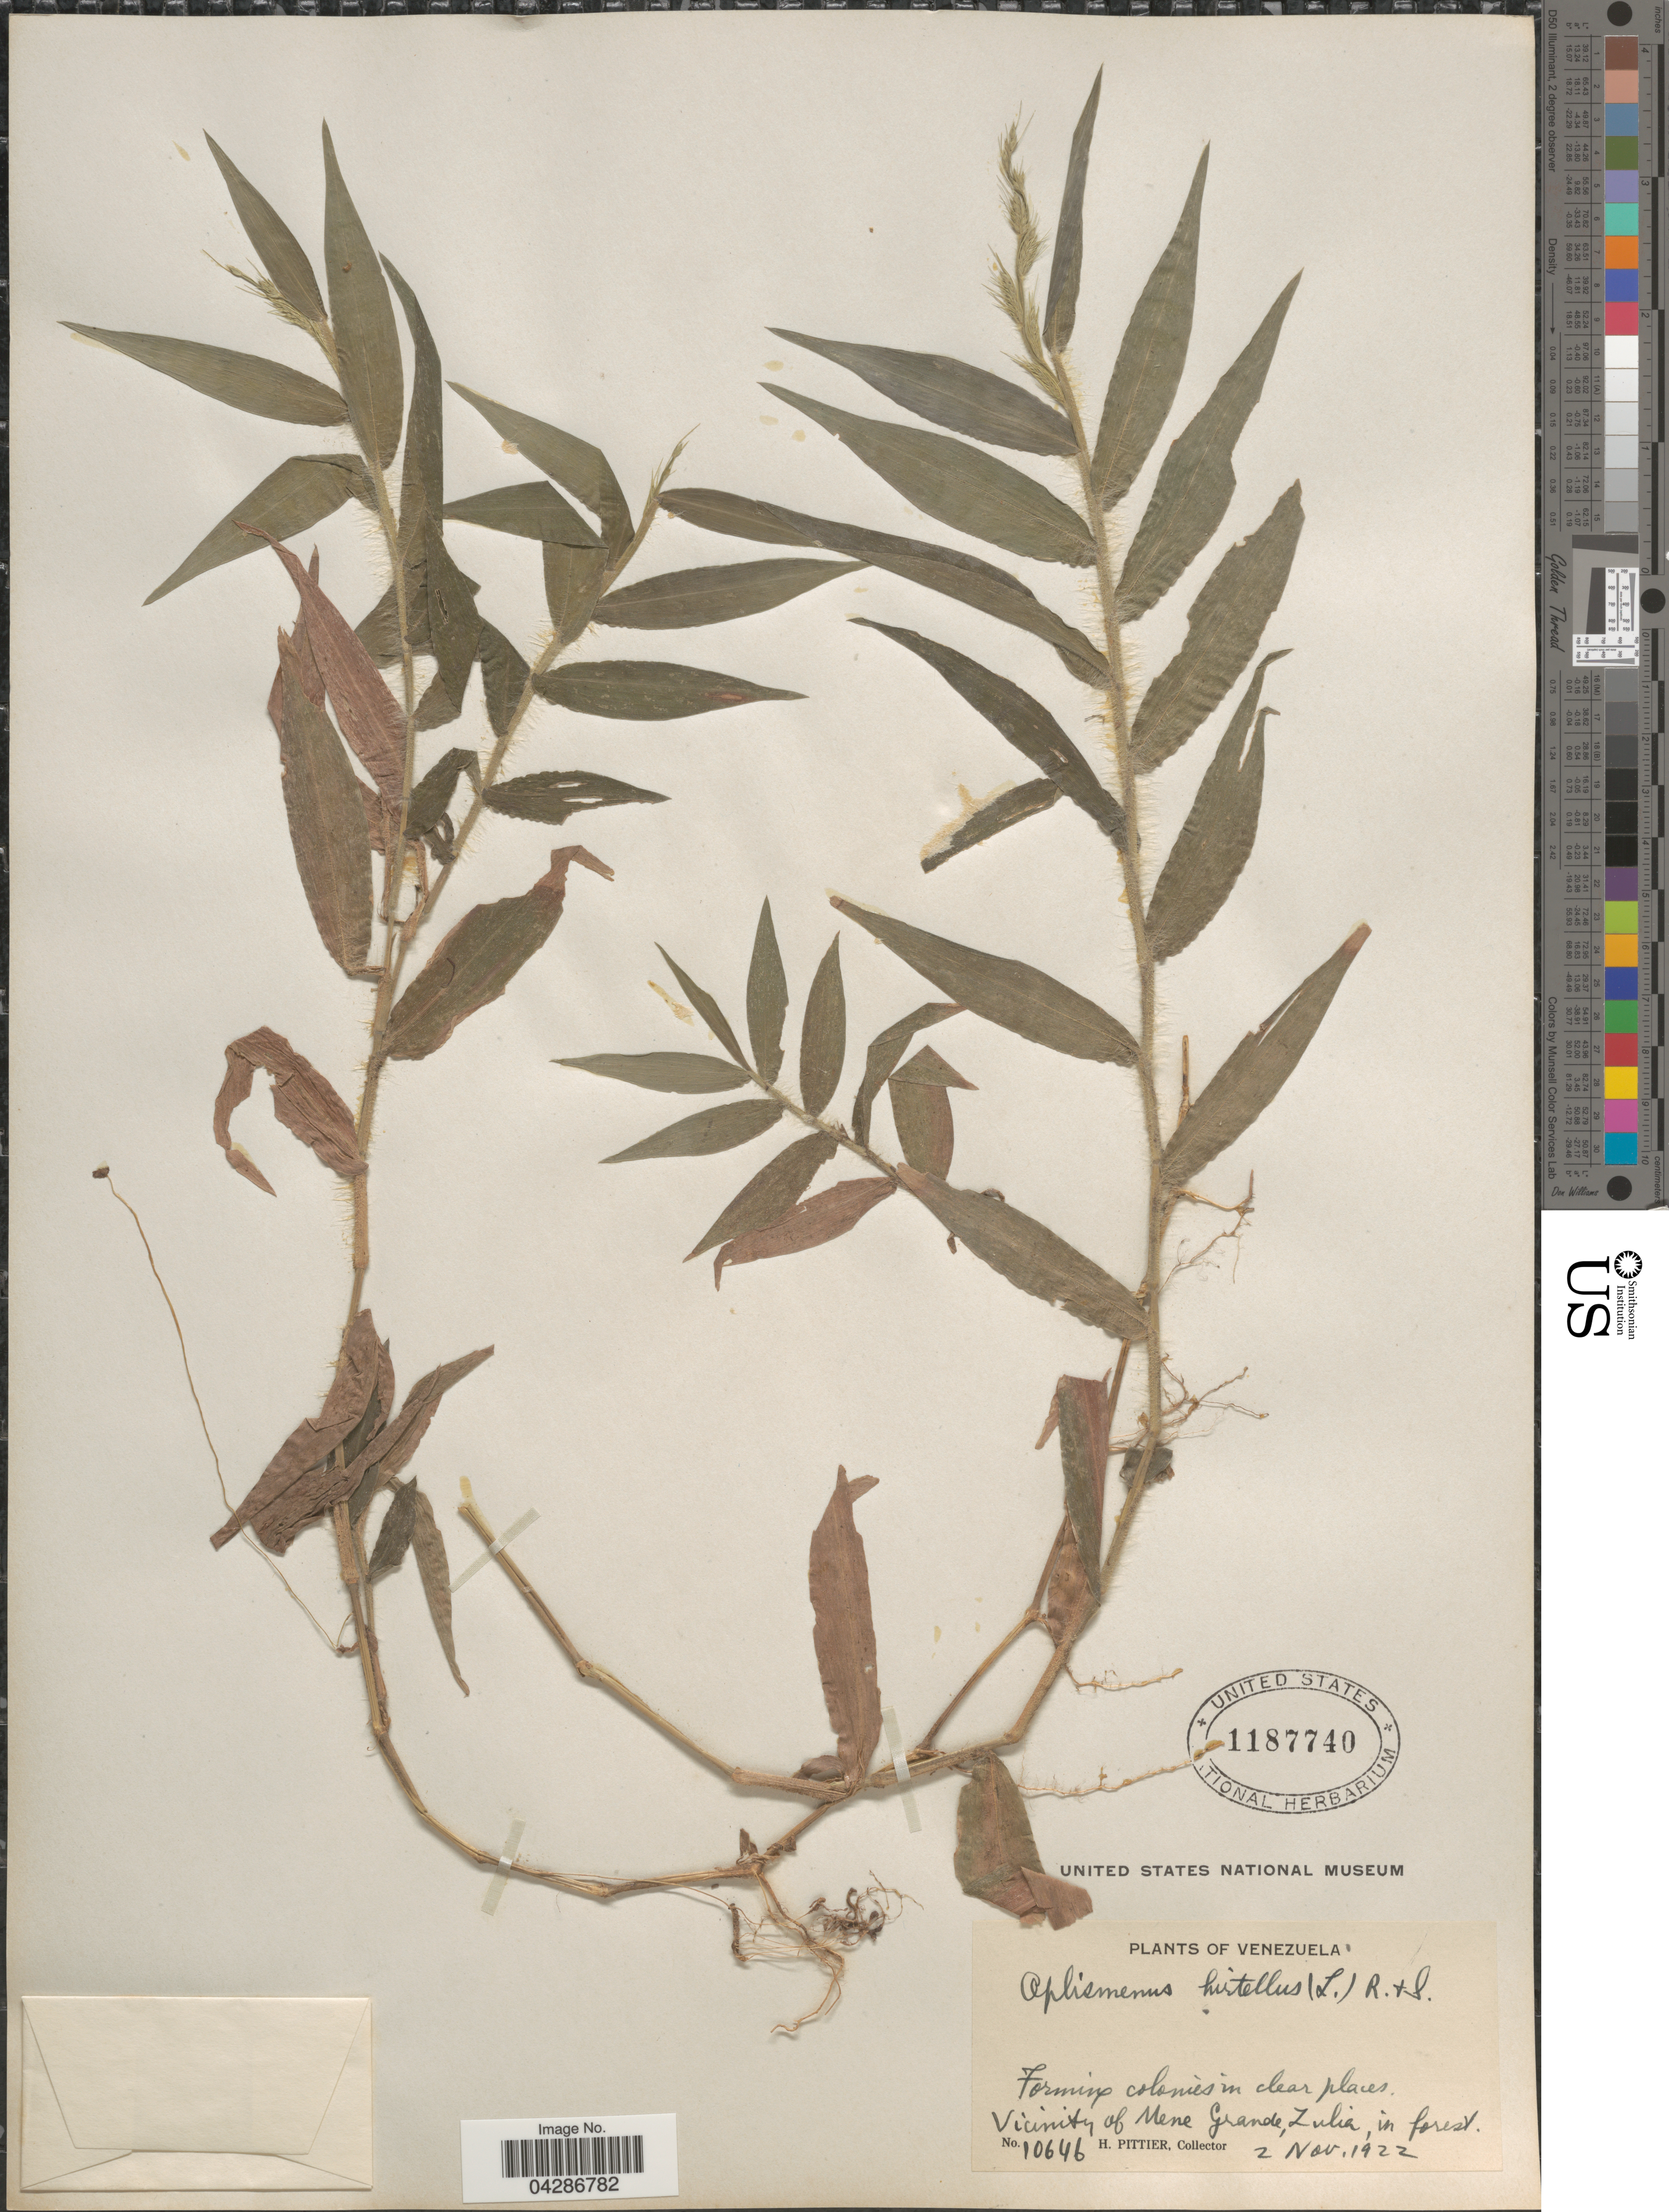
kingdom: Plantae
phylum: Tracheophyta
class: Liliopsida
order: Poales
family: Poaceae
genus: Oplismenus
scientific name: Oplismenus hirtellus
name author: (L.) P. Beauv.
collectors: H. F. Pittier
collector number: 10646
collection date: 1922-11-02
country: Venezuela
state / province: Zulia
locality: Vicinity of Mene Grande.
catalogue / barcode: US 1187740